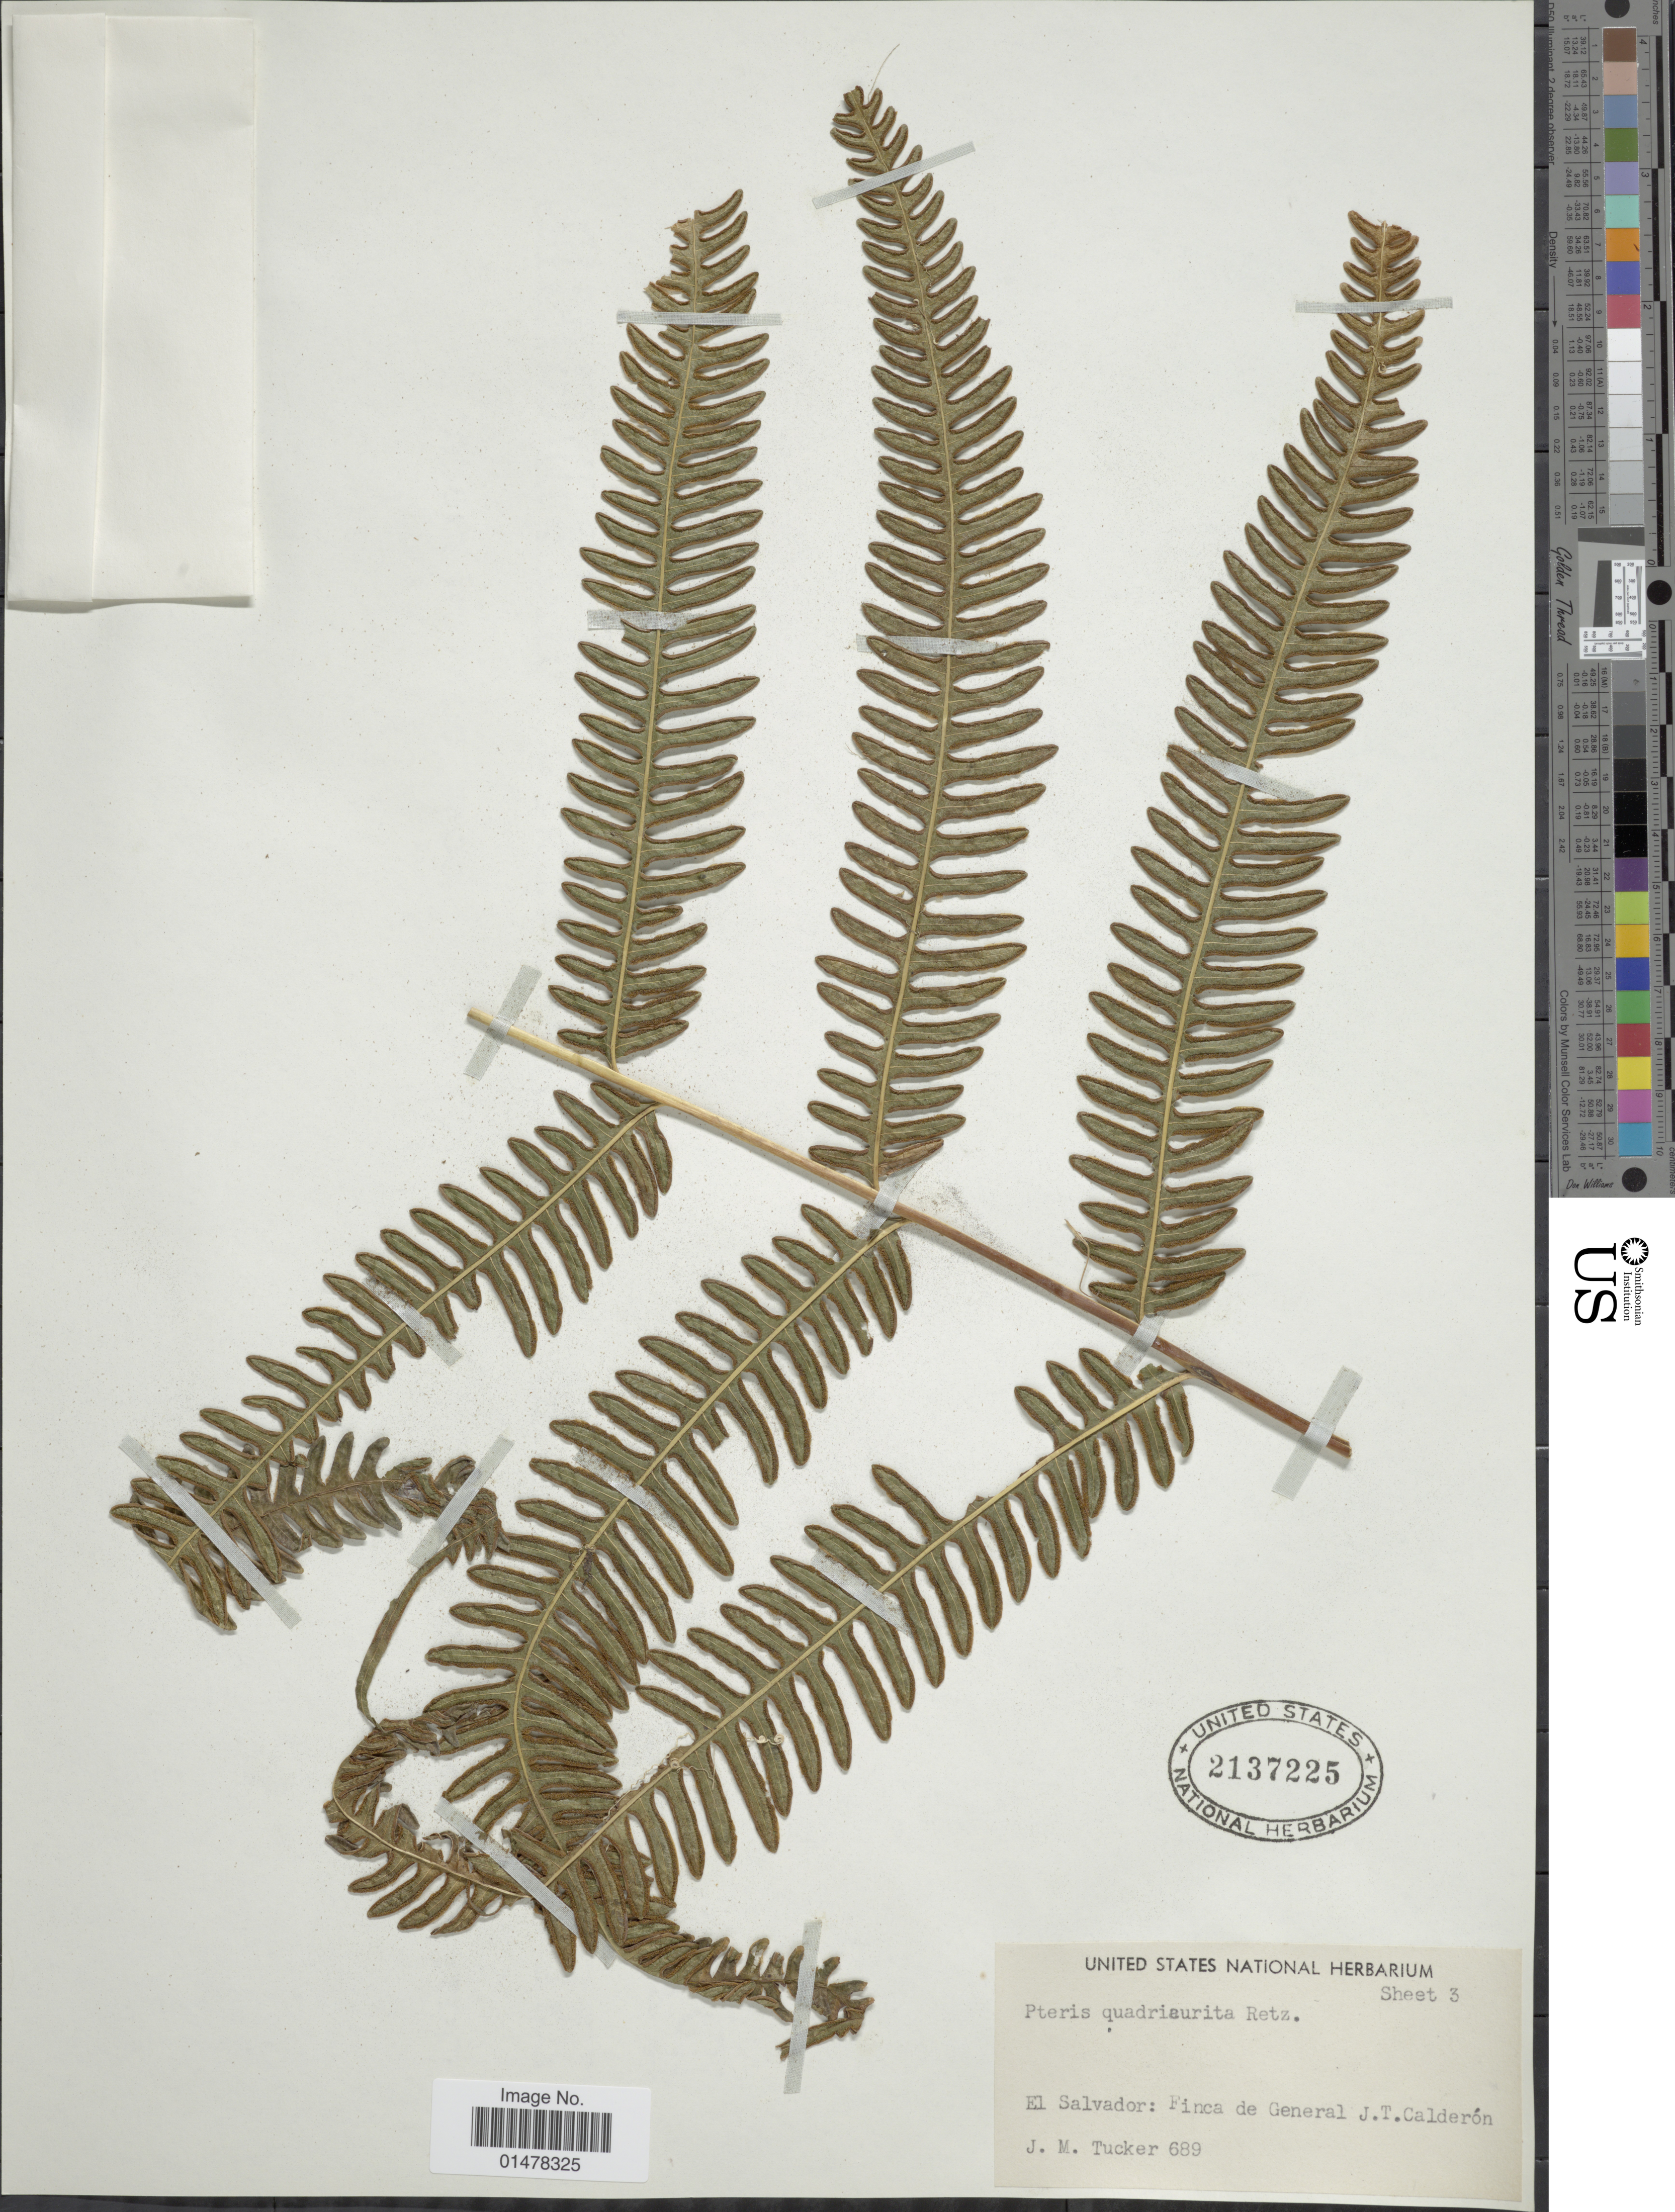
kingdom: Plantae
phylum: Tracheophyta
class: Polypodiopsida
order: Polypodiales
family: Pteridaceae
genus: Pteris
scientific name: Pteris quadriaurita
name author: Retz.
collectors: J. M. Tucker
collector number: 689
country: El Salvador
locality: El Salvador: Finca de General J. T. Calderon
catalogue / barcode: US 2137225